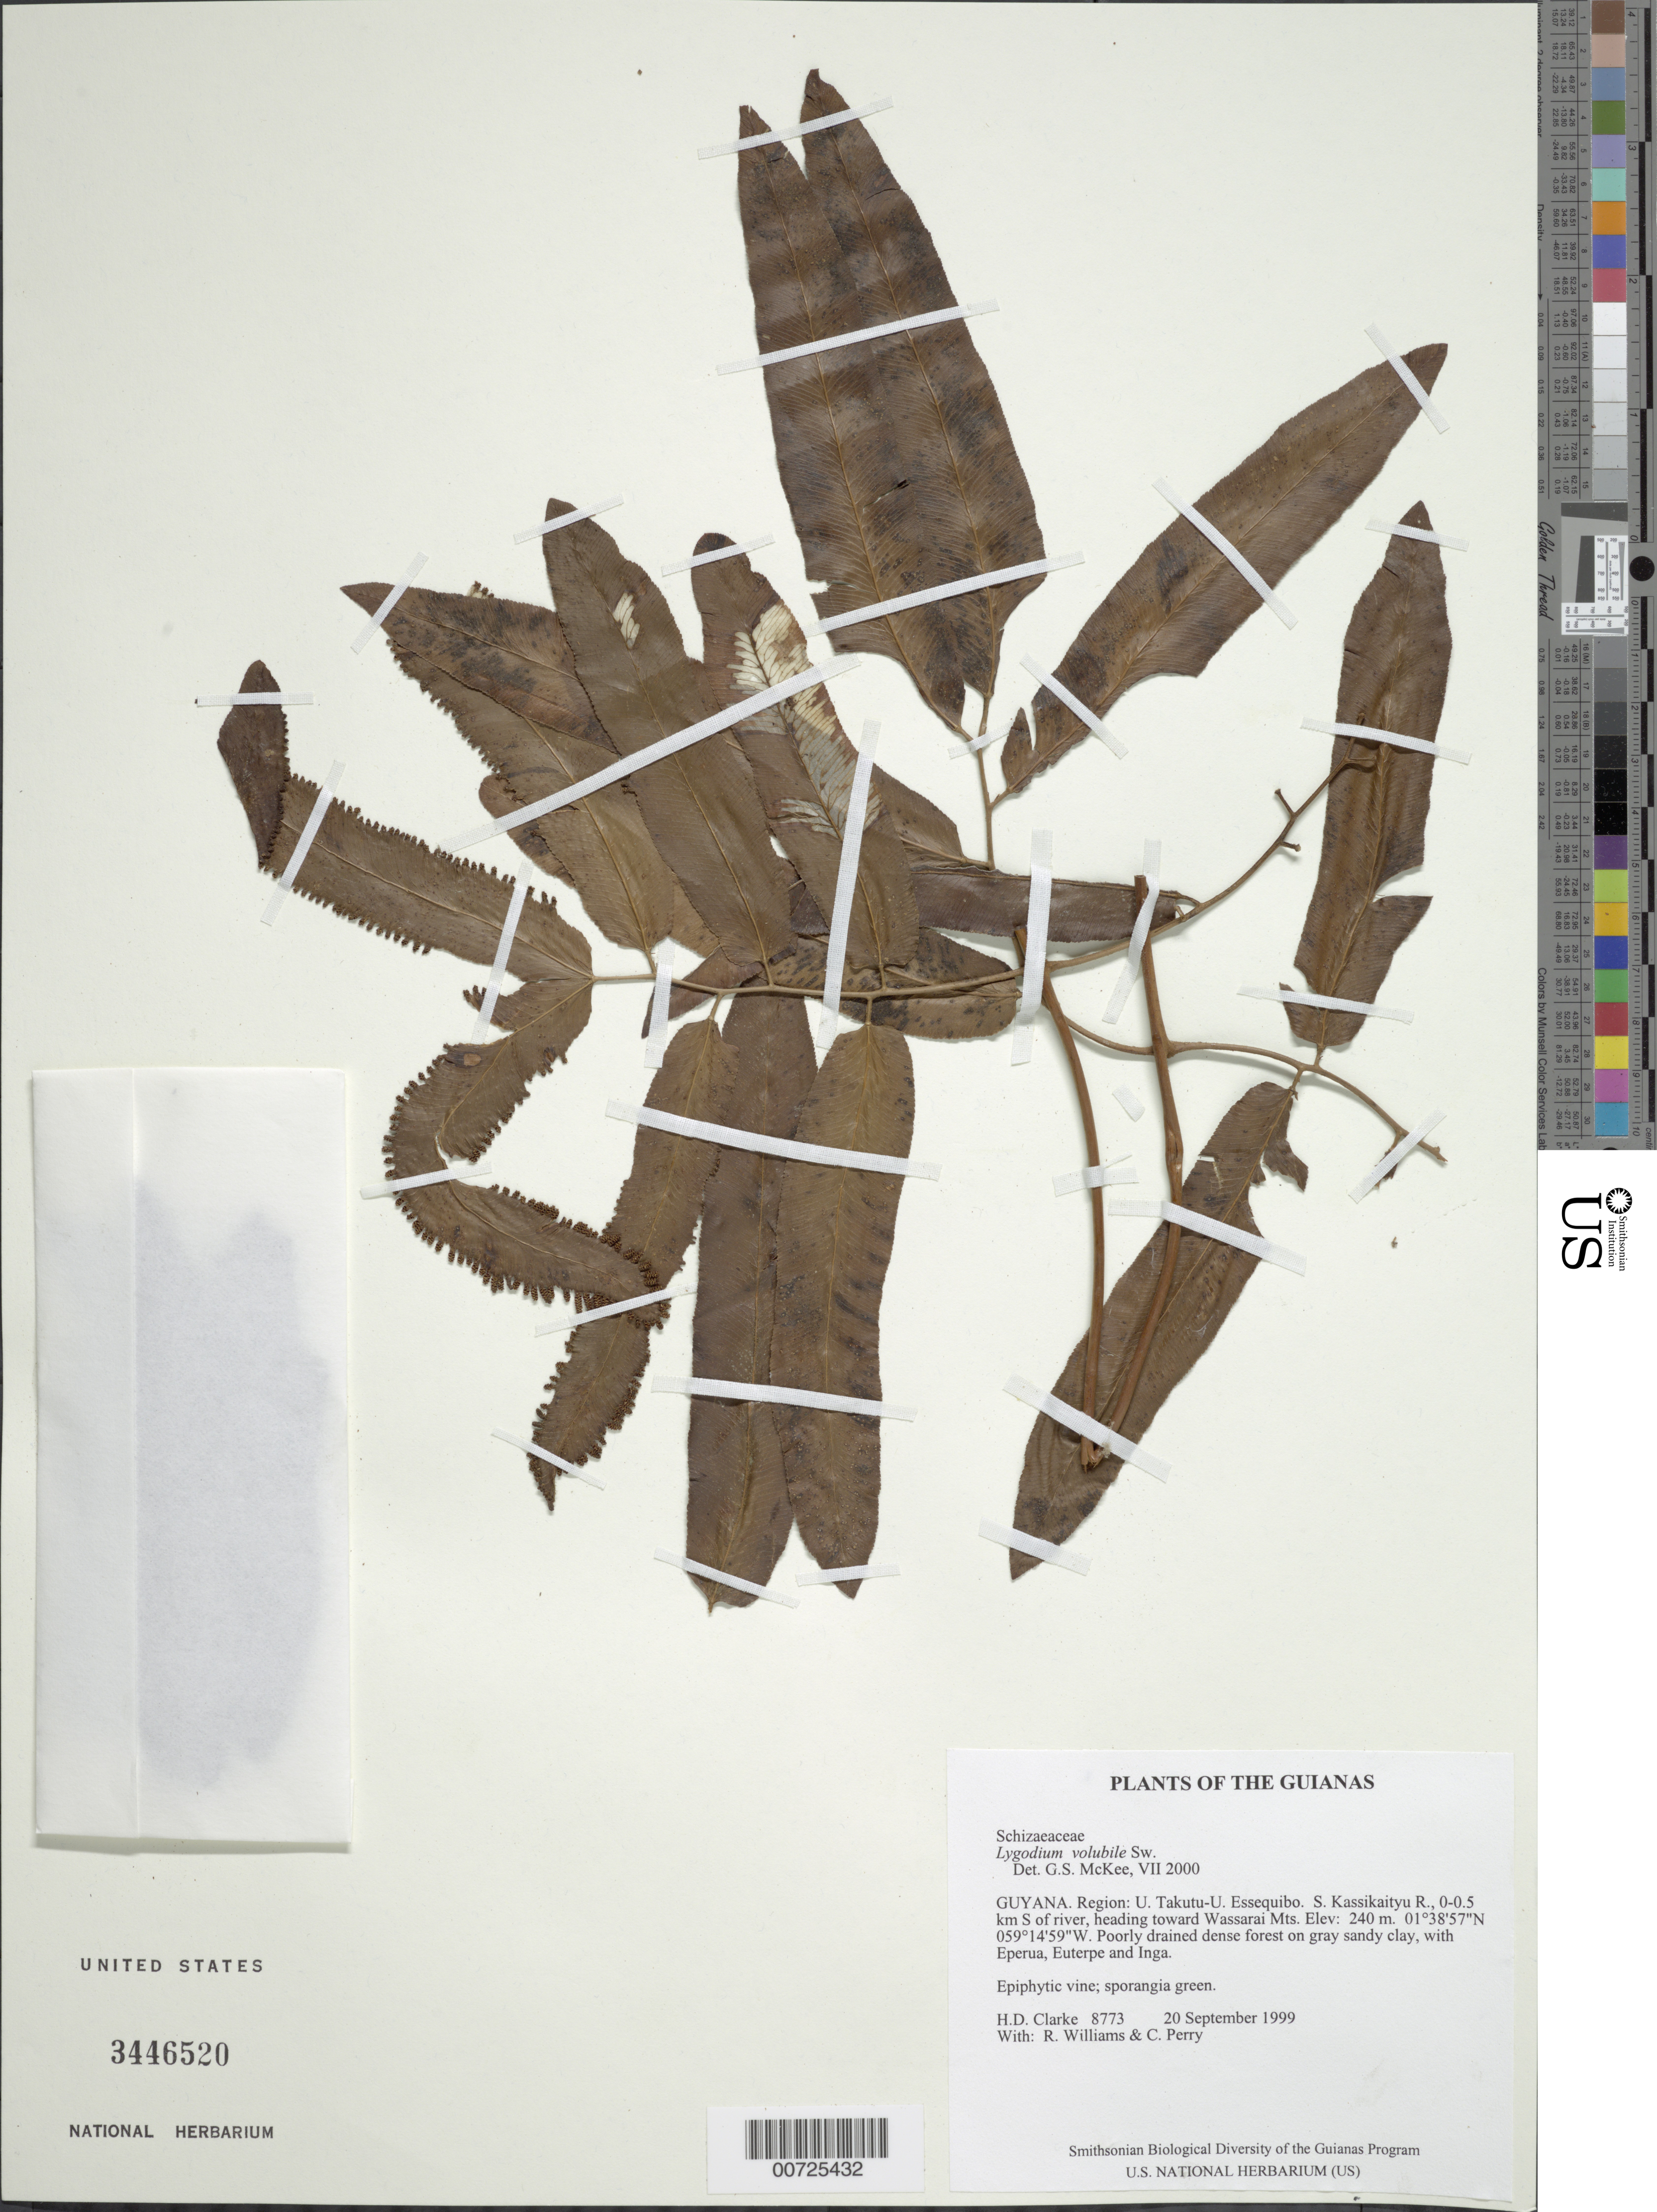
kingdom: Plantae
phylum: Tracheophyta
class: Polypodiopsida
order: Schizaeales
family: Lygodiaceae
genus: Lygodium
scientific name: Lygodium volubile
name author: Sw.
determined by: McKee, G. S., (US), NMNH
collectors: H. D. Clarke, R. Williams & C. Perry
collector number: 8773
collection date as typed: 20 September 1999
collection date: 1999-09-20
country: Guyana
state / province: U. Takutu-U. Essequibo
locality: S. Kassikaityu R., 0-0.5 km S of river, heading toward Wassarai Mts.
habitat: Poorly drained dense forest on gray sandy clay, with Eperua, Euterpe and Inga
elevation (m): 240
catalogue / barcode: US 3446520